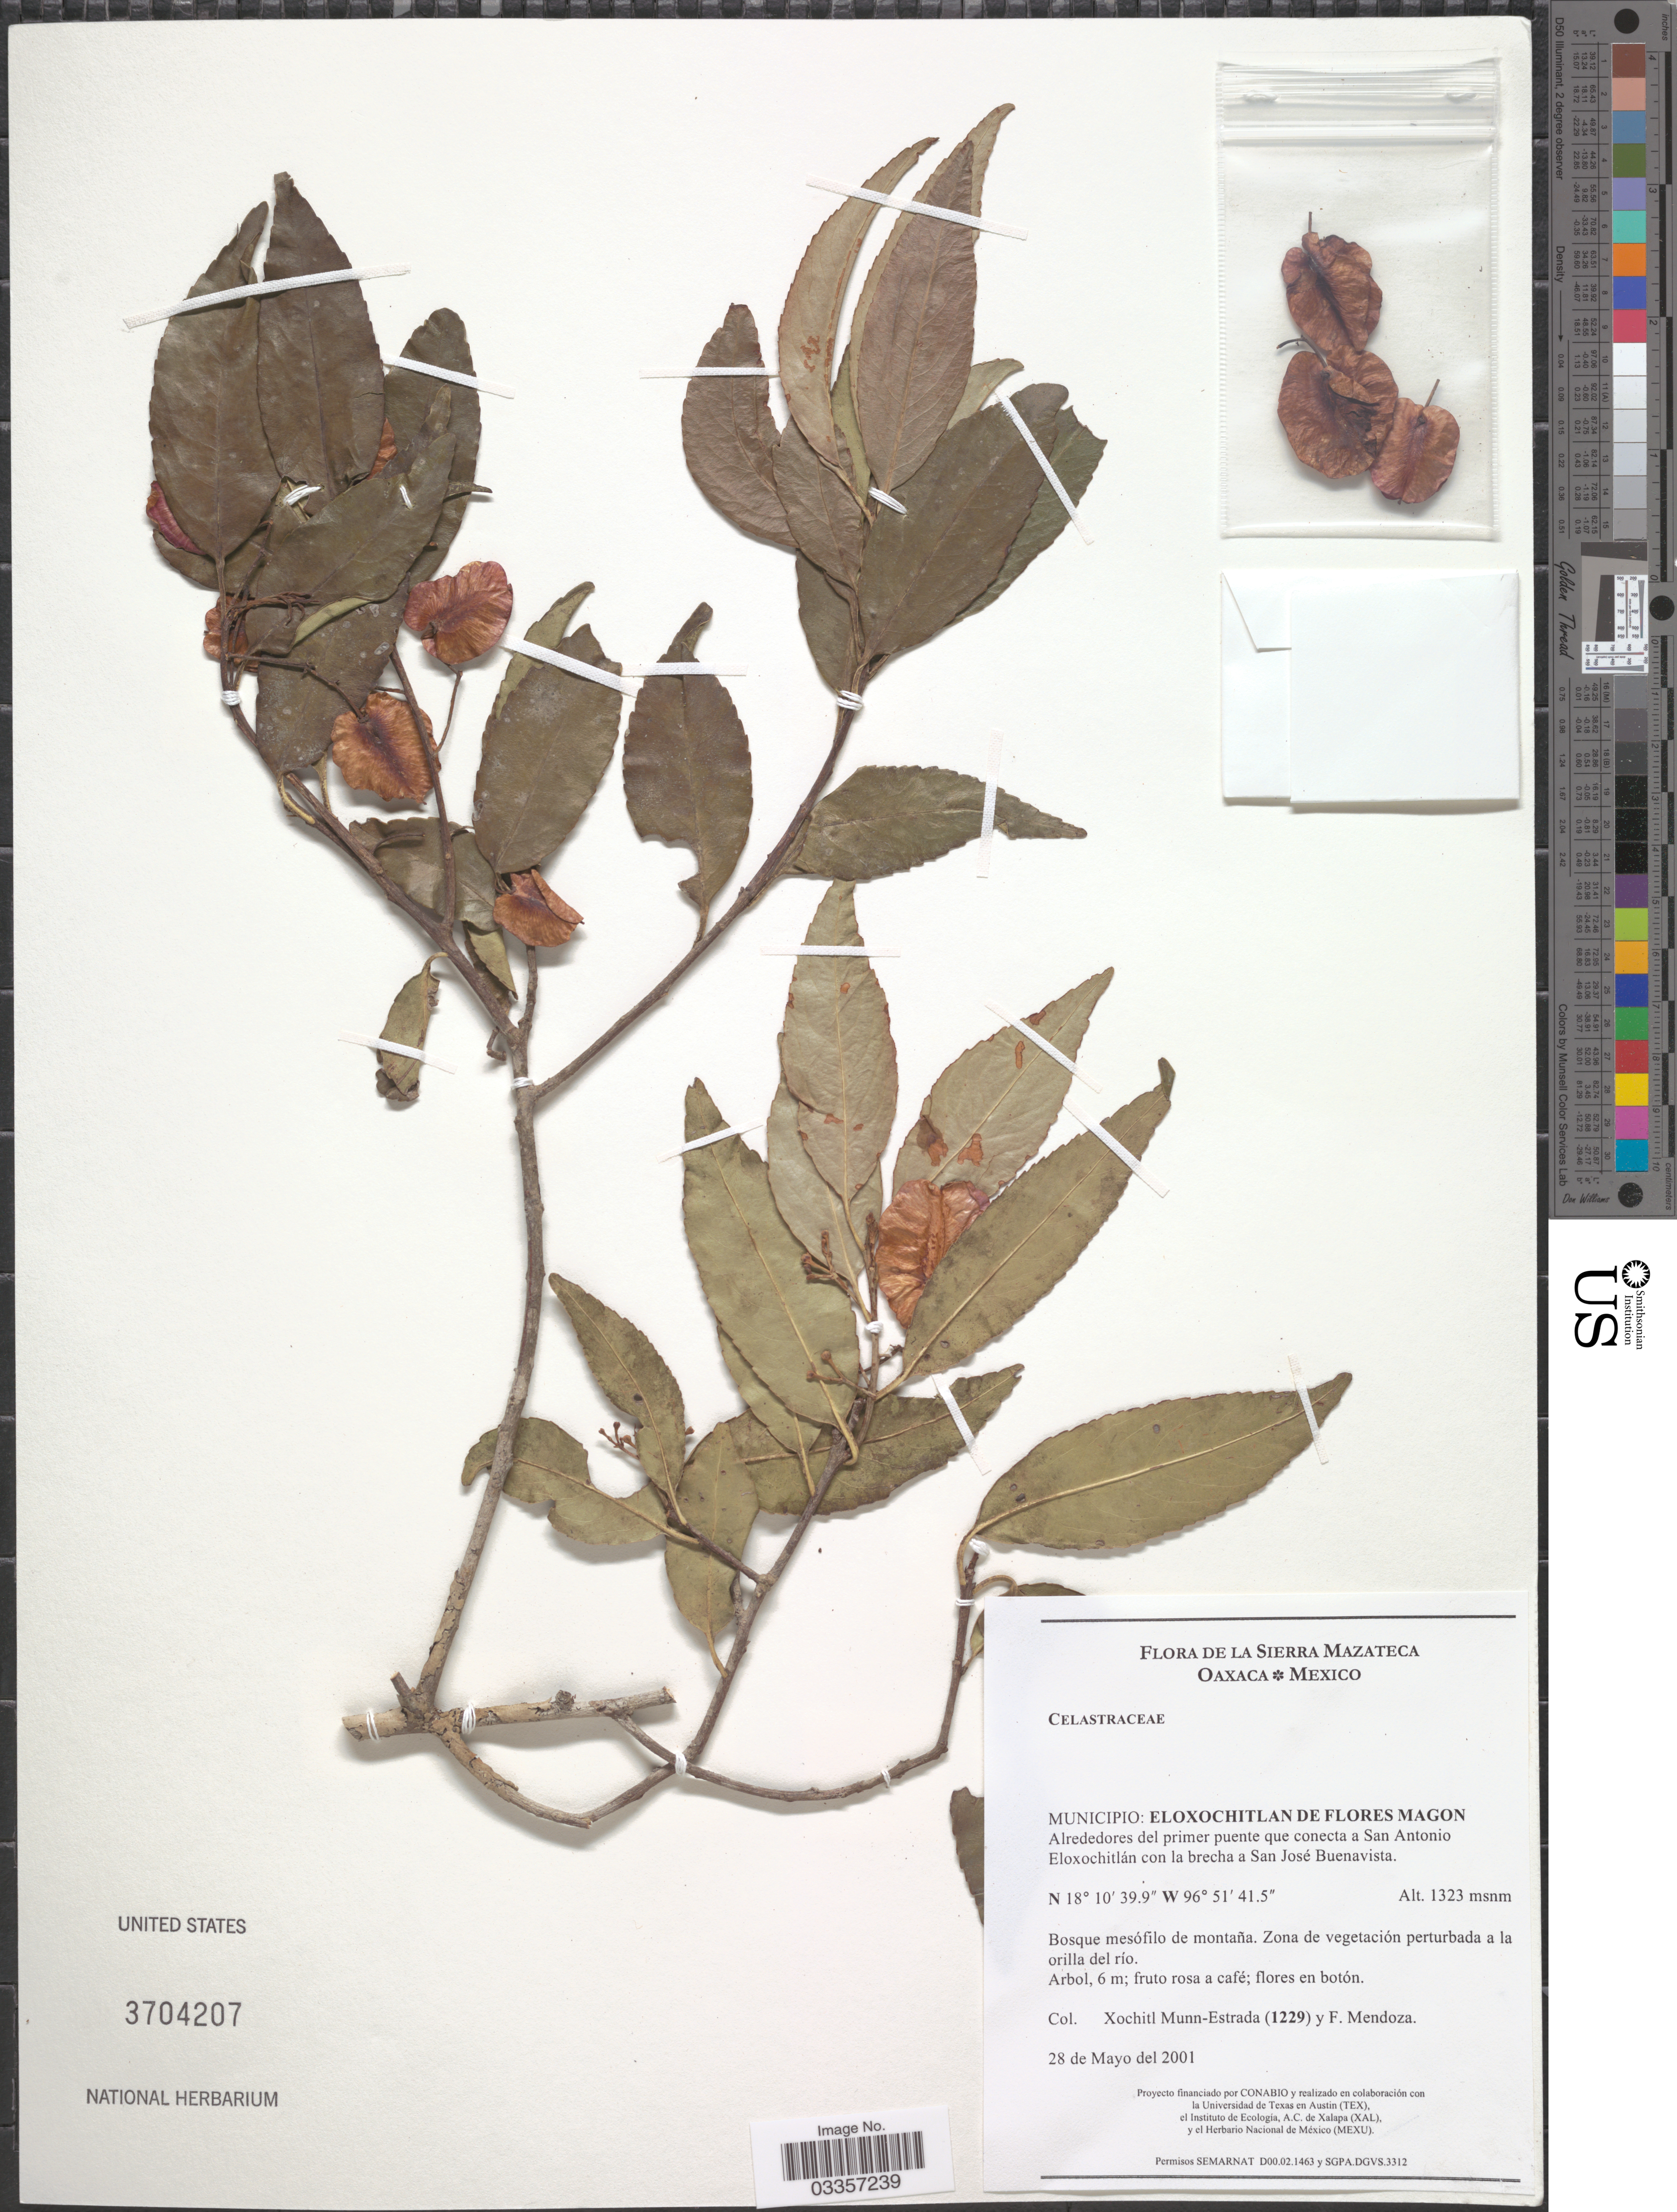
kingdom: Plantae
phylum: Tracheophyta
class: Magnoliopsida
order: Celastrales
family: Celastraceae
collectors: X. Munn-Estrada & F. Mendoza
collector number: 1229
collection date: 2001-05-28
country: Mexico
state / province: Oaxaca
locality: La Sierra Mazateca. Municipio: Eloxochitlan de Flores Magon. Alrededores del primer puente que conecta a San Antonio Eloxochitlán con la brecha a San José Buenavista.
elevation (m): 1323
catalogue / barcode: US 3704207